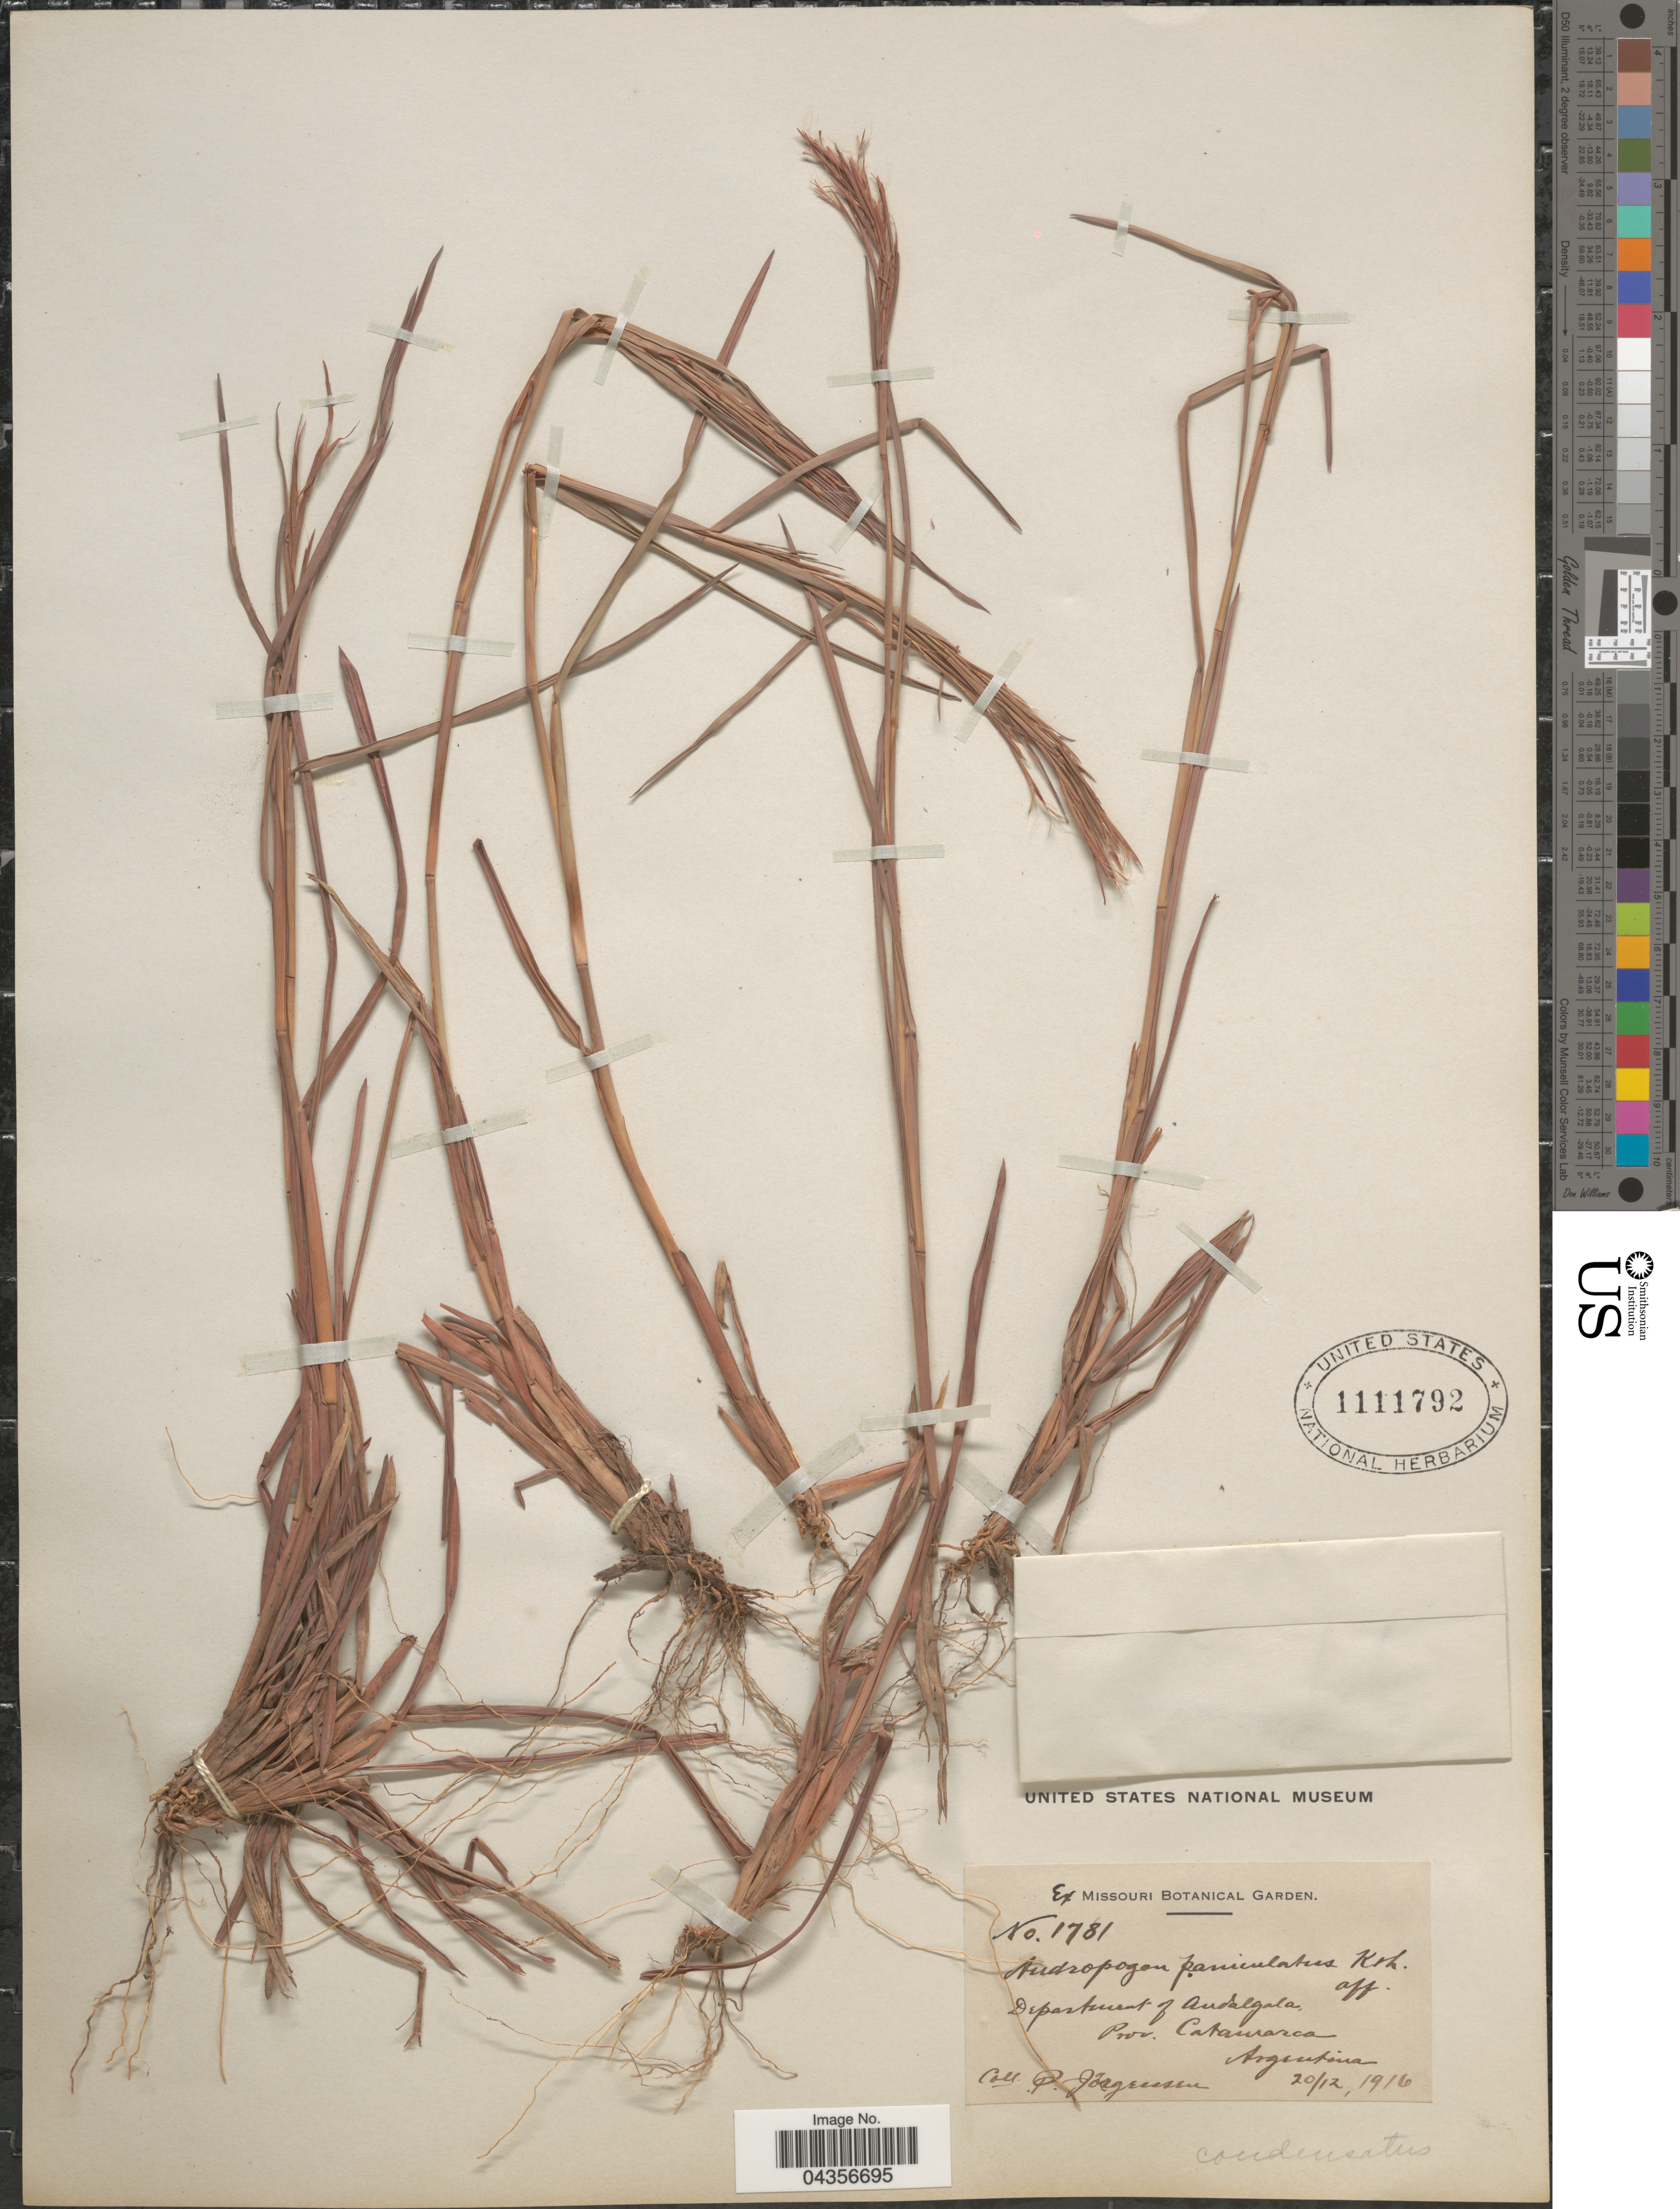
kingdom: Plantae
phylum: Tracheophyta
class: Liliopsida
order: Poales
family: Poaceae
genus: Schizachyrium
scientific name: Schizachyrium microstachyum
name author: (Desv. ex Ham.) Roseng. et al.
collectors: P. Jörgensen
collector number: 1781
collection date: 1916-12-20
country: Argentina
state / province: Catamarca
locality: Department of Andalgala, Prov. Catamarca.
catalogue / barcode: US 1111792